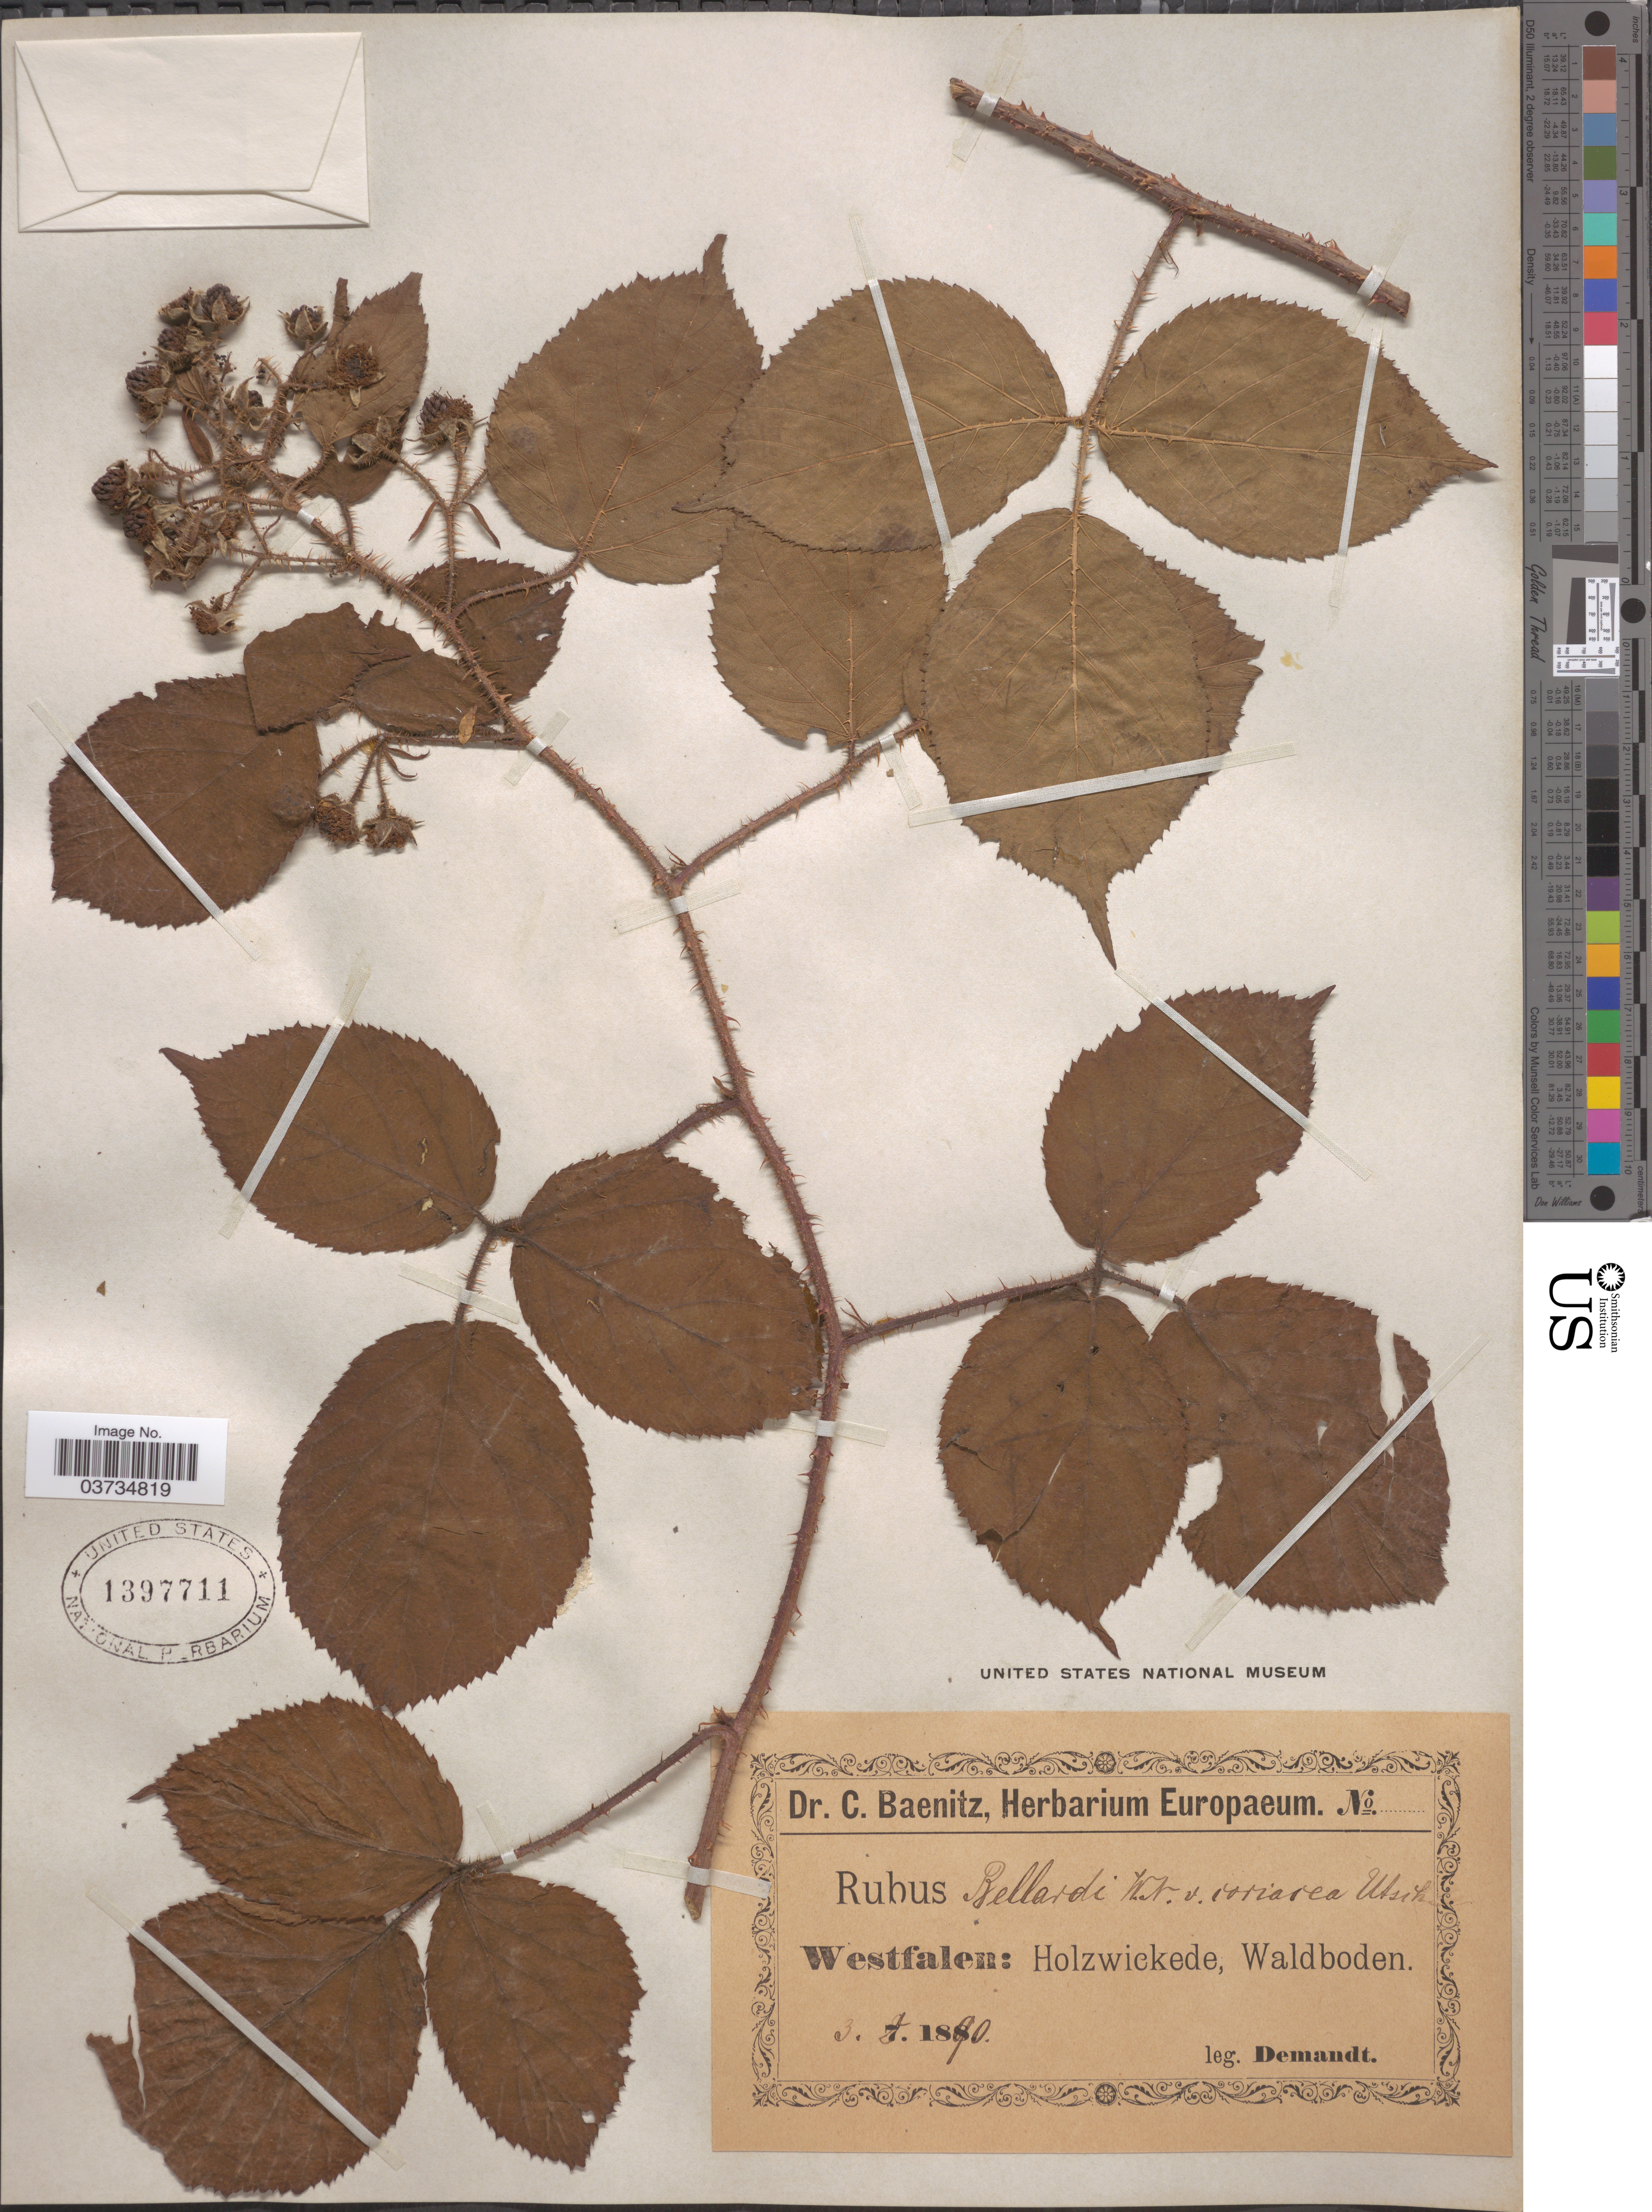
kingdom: Plantae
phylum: Tracheophyta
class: Magnoliopsida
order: Rosales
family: Rosaceae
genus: Rubus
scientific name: Rubus pedemontanus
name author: Pinkw.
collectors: -. Demandt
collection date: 1890-08-03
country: Germany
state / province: Nordrhein-Westfalen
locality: Westfalen: Holzwickede, Waldboden.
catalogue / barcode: US 1397711